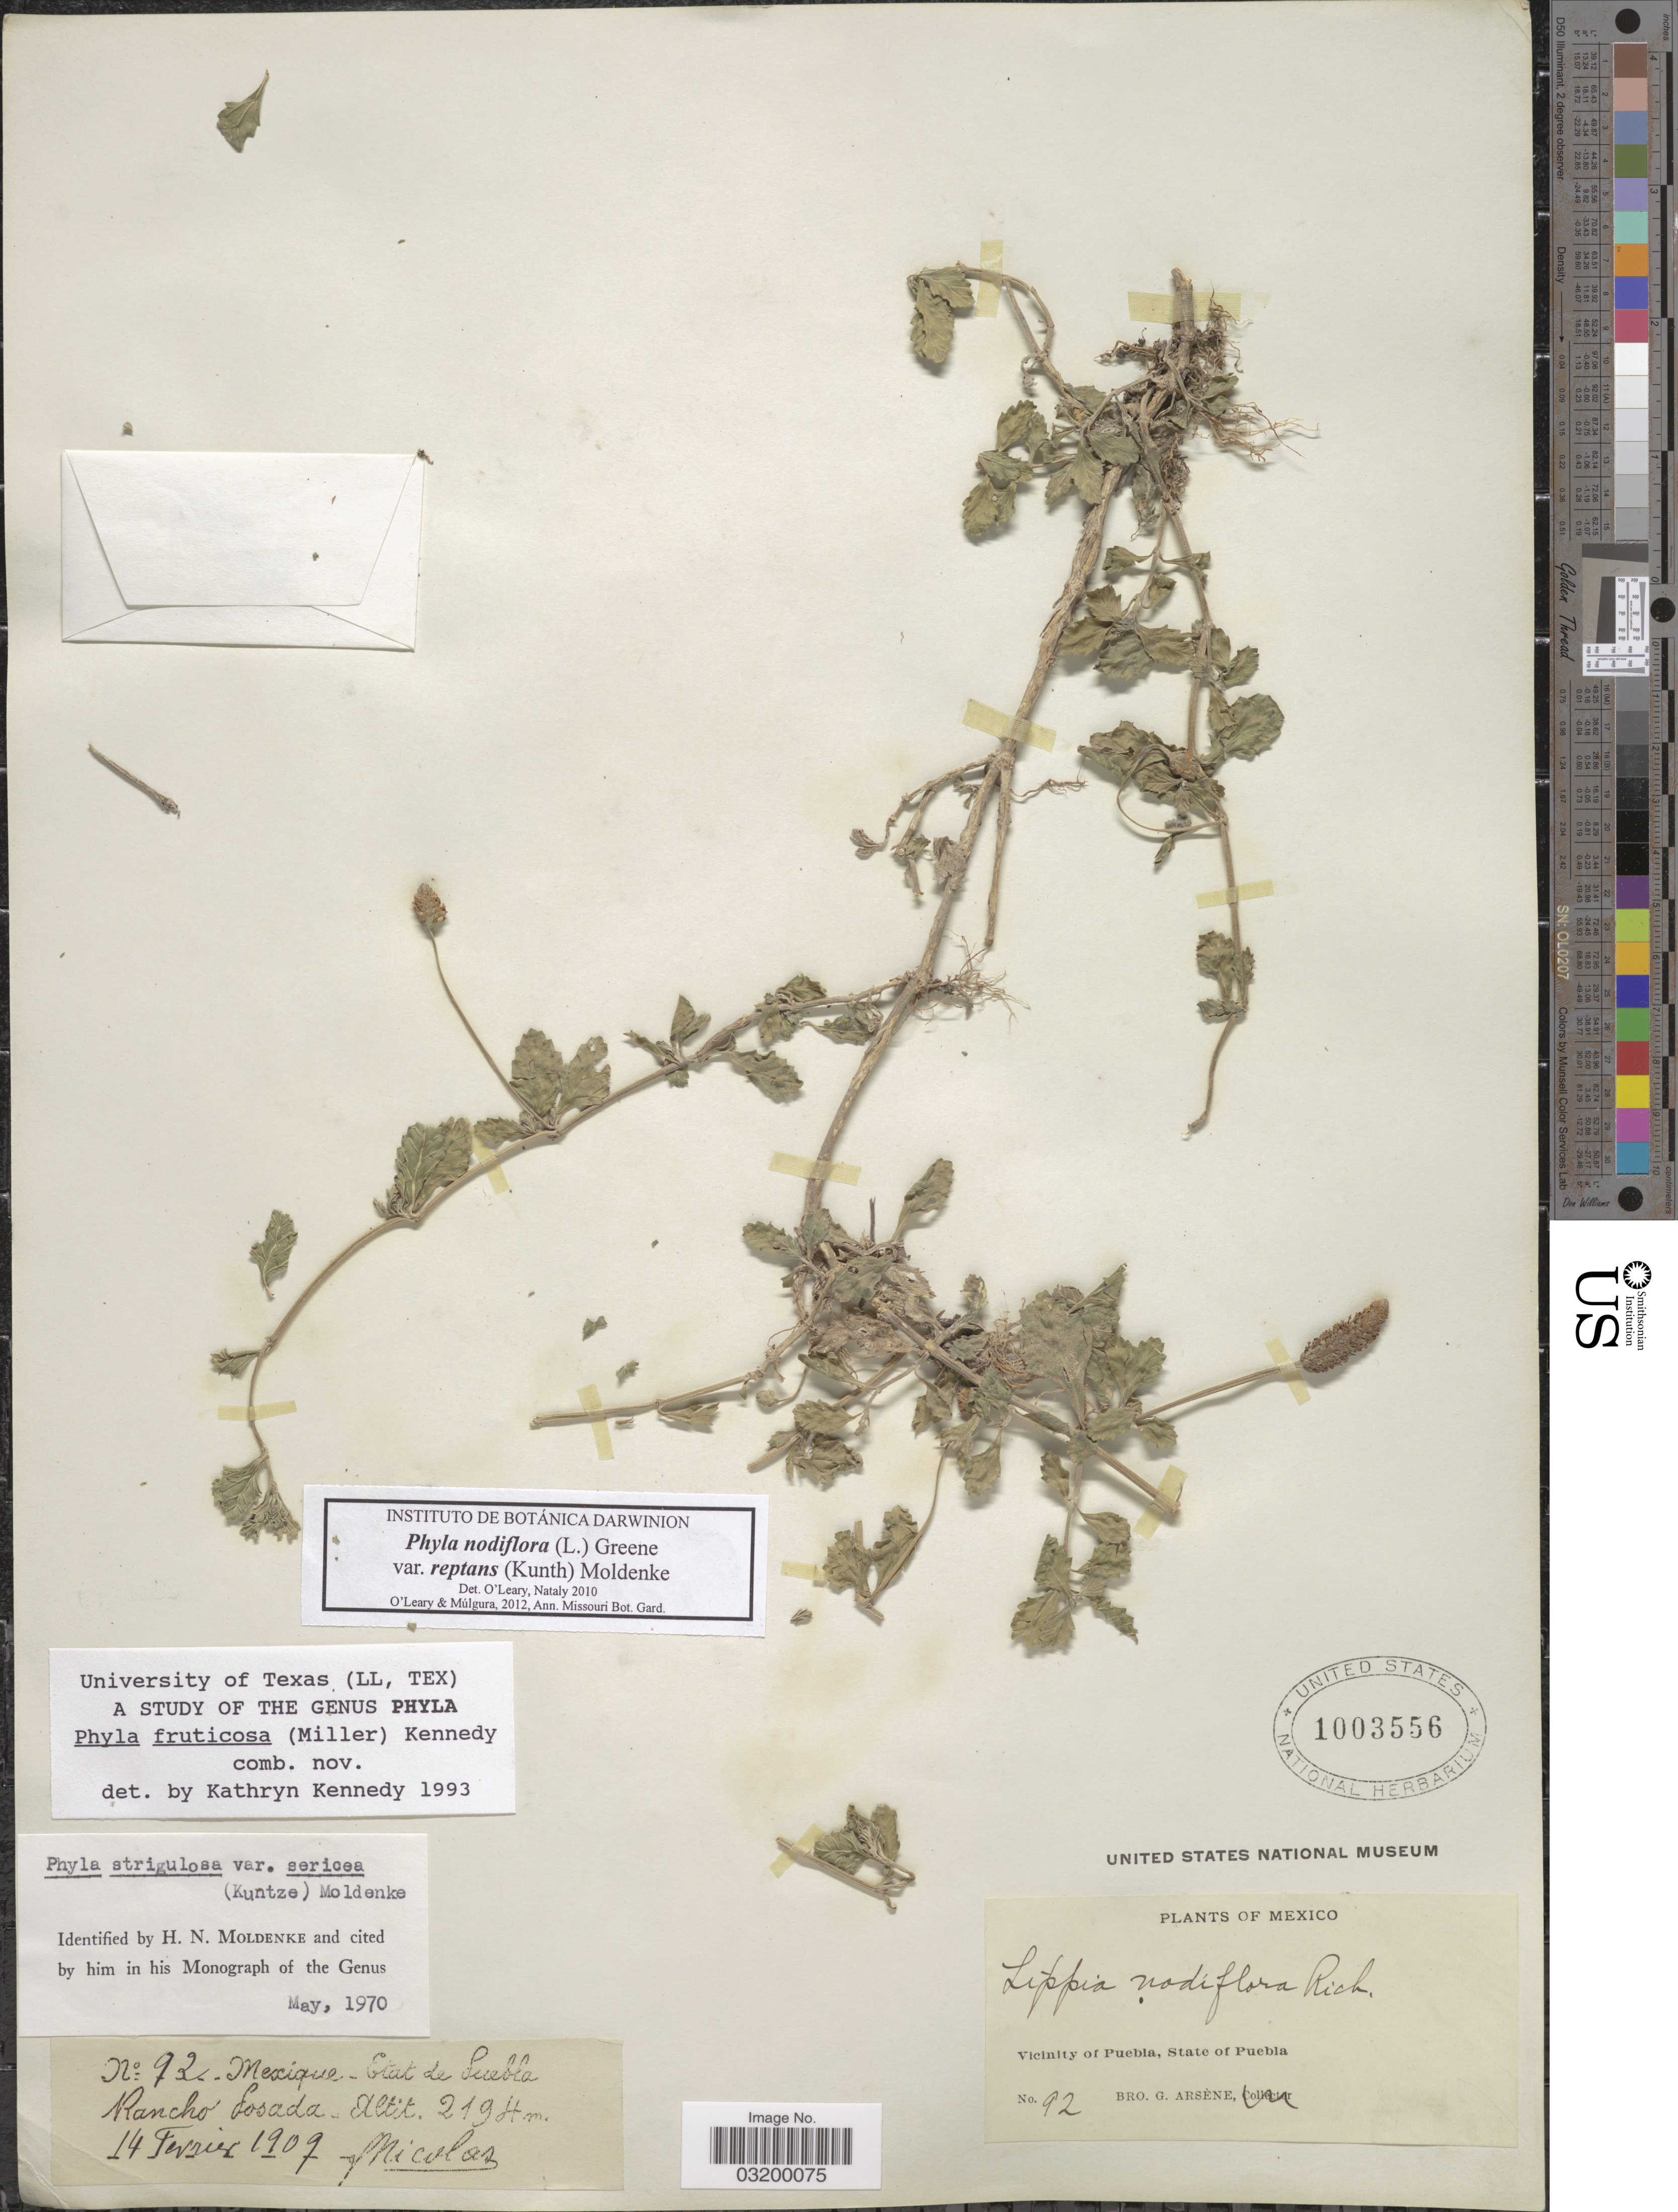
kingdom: Plantae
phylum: Tracheophyta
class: Magnoliopsida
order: Lamiales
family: Verbenaceae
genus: Phyla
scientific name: Phyla nodiflora var. reptans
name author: (Kunth) Moldenke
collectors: Bro. G. Arsène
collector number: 92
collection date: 1909-02-14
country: Mexico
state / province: Puebla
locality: Rancho Posada. Vicinity of Puebla.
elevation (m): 2194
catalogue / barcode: US 1003556